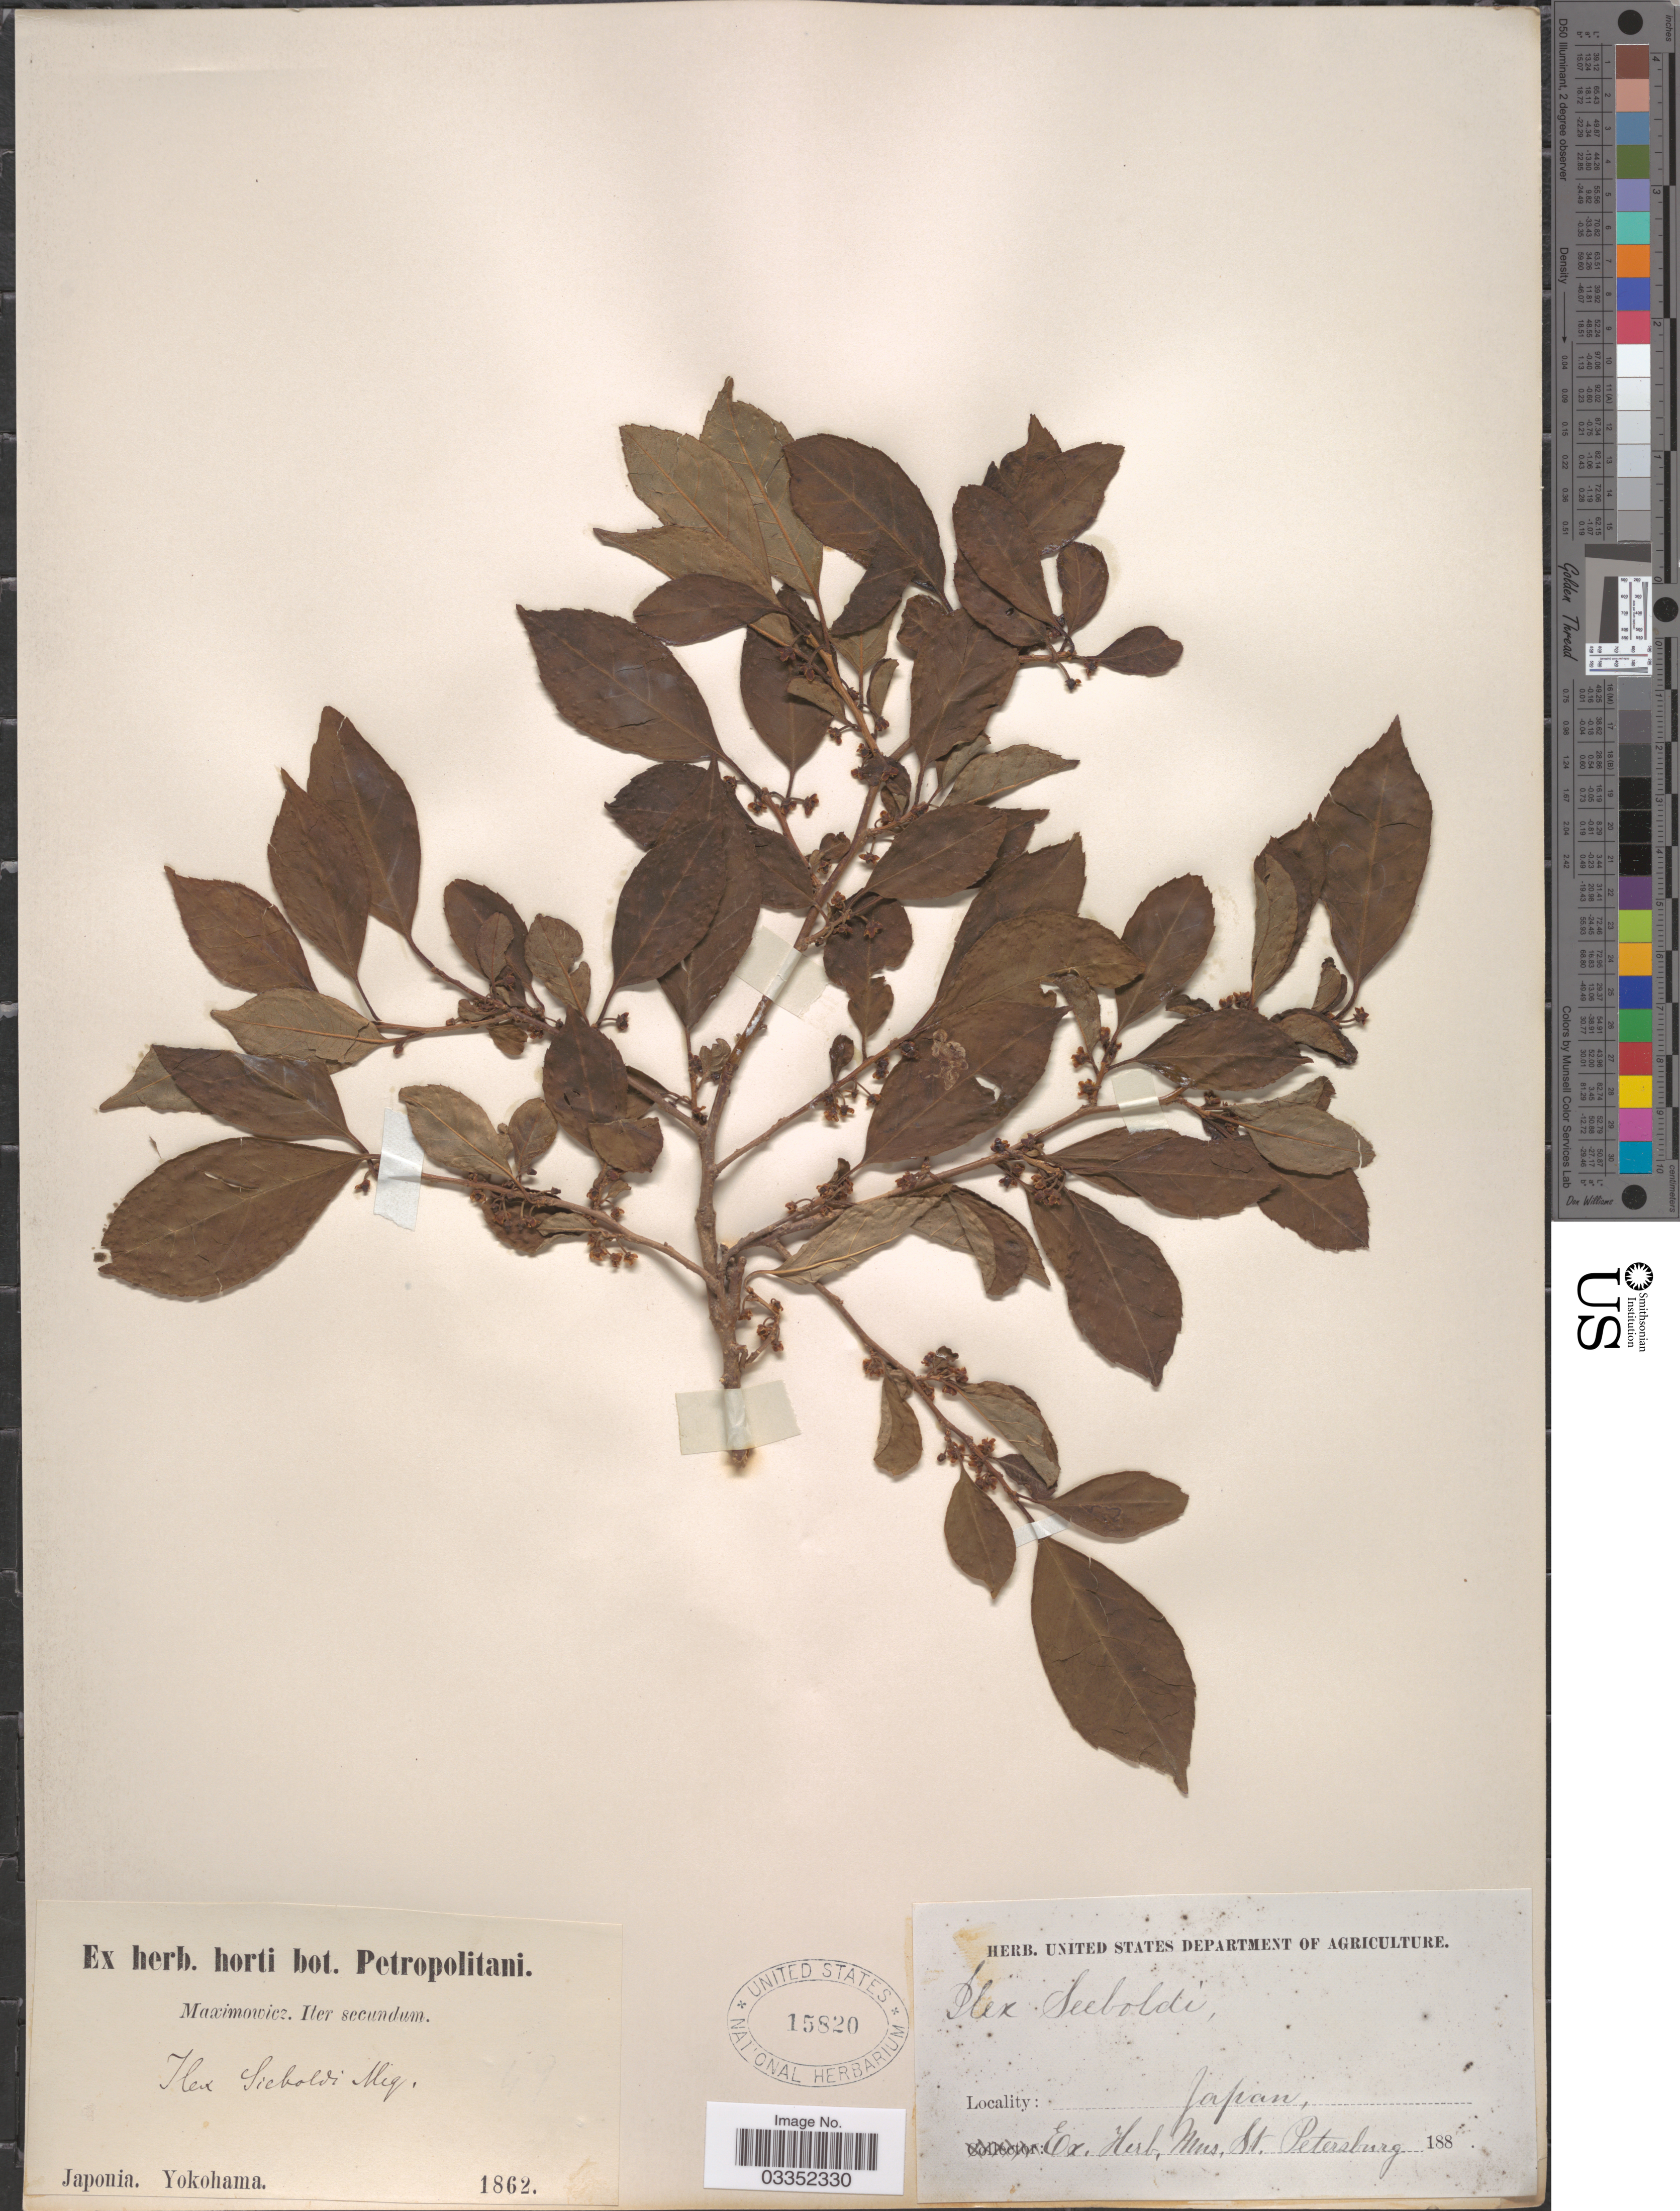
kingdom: Plantae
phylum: Tracheophyta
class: Magnoliopsida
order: Aquifoliales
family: Aquifoliaceae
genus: Ilex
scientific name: Ilex sieboldii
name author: Miq.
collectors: -. Maximowicz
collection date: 1862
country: Japan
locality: Japonia. Yokohama.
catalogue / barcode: US 15820